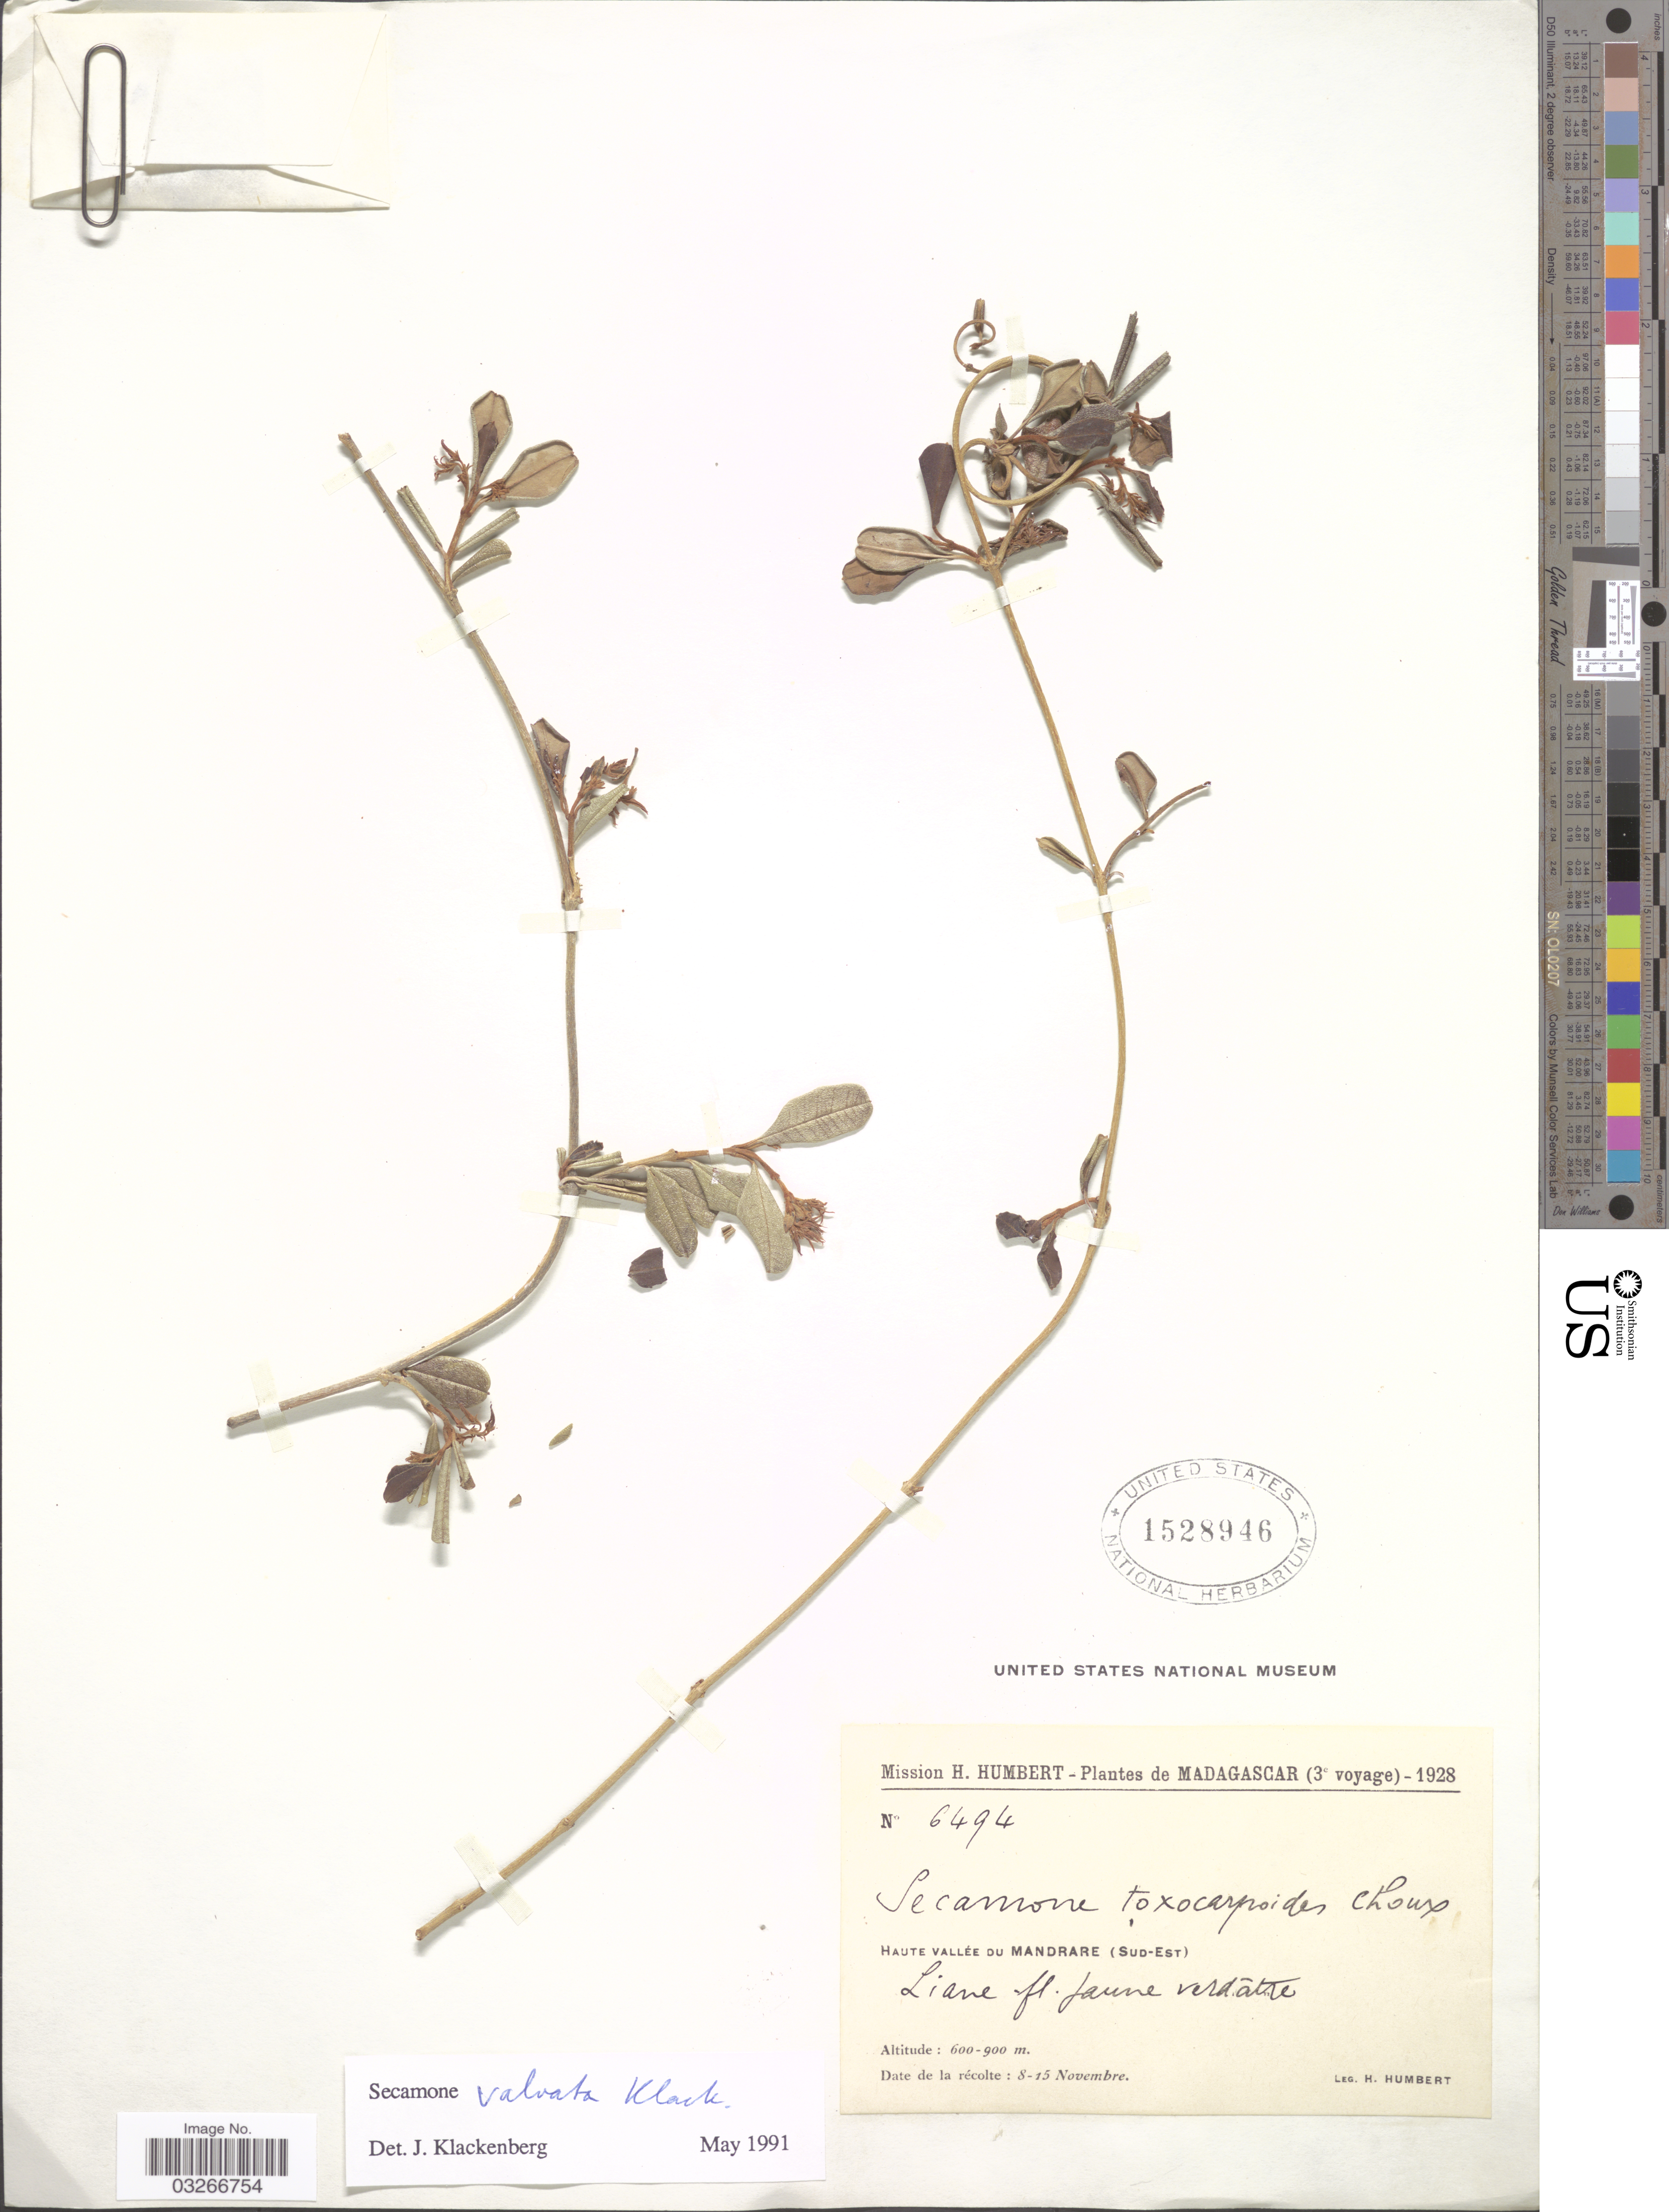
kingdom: Plantae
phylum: Tracheophyta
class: Magnoliopsida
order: Gentianales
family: Apocynaceae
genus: Secamone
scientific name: Secamone valvata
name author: Klack.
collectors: H. Humbert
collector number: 6494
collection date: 1928-11-08/1928-11-15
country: Madagascar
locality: Haute Vallée du Mandrade (Sud-Est).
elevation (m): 600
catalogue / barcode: US 1528946